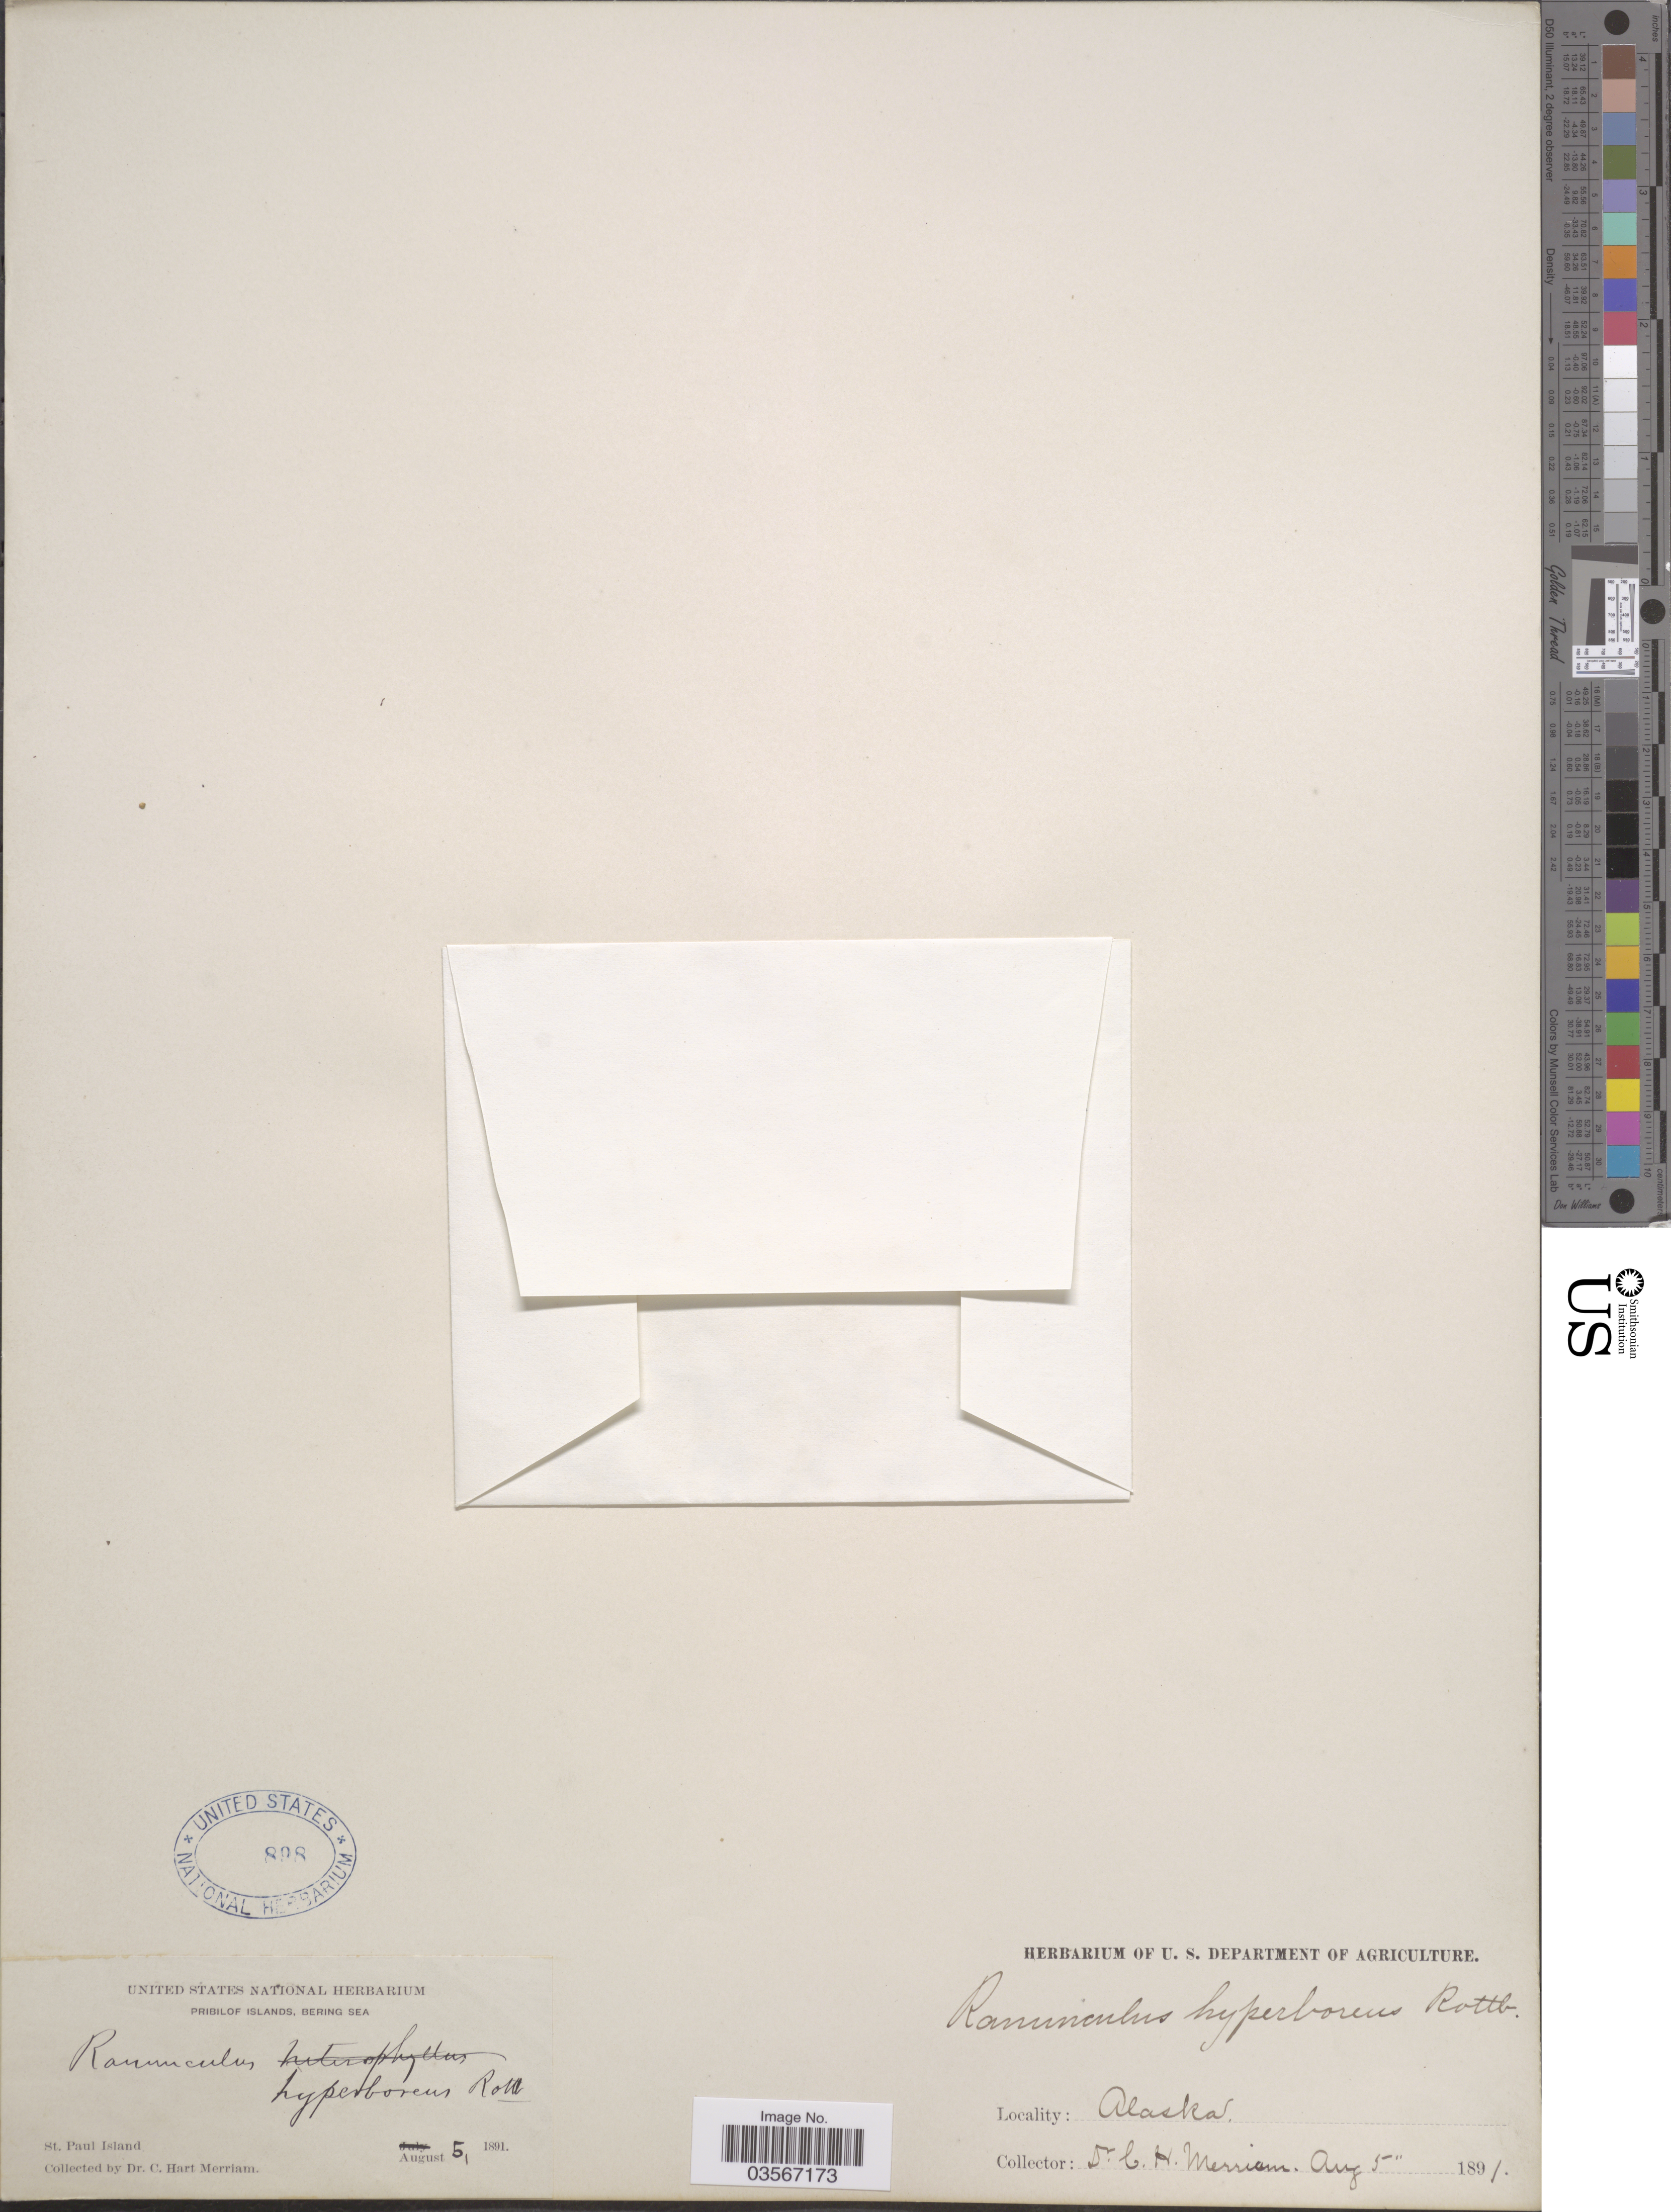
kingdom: Plantae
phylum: Tracheophyta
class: Magnoliopsida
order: Ranunculales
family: Ranunculaceae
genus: Ranunculus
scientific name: Ranunculus hyperboreus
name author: Rottb.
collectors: C. Merriam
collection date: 1891-08-05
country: United States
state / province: Alaska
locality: St. Paul Island.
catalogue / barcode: US 898